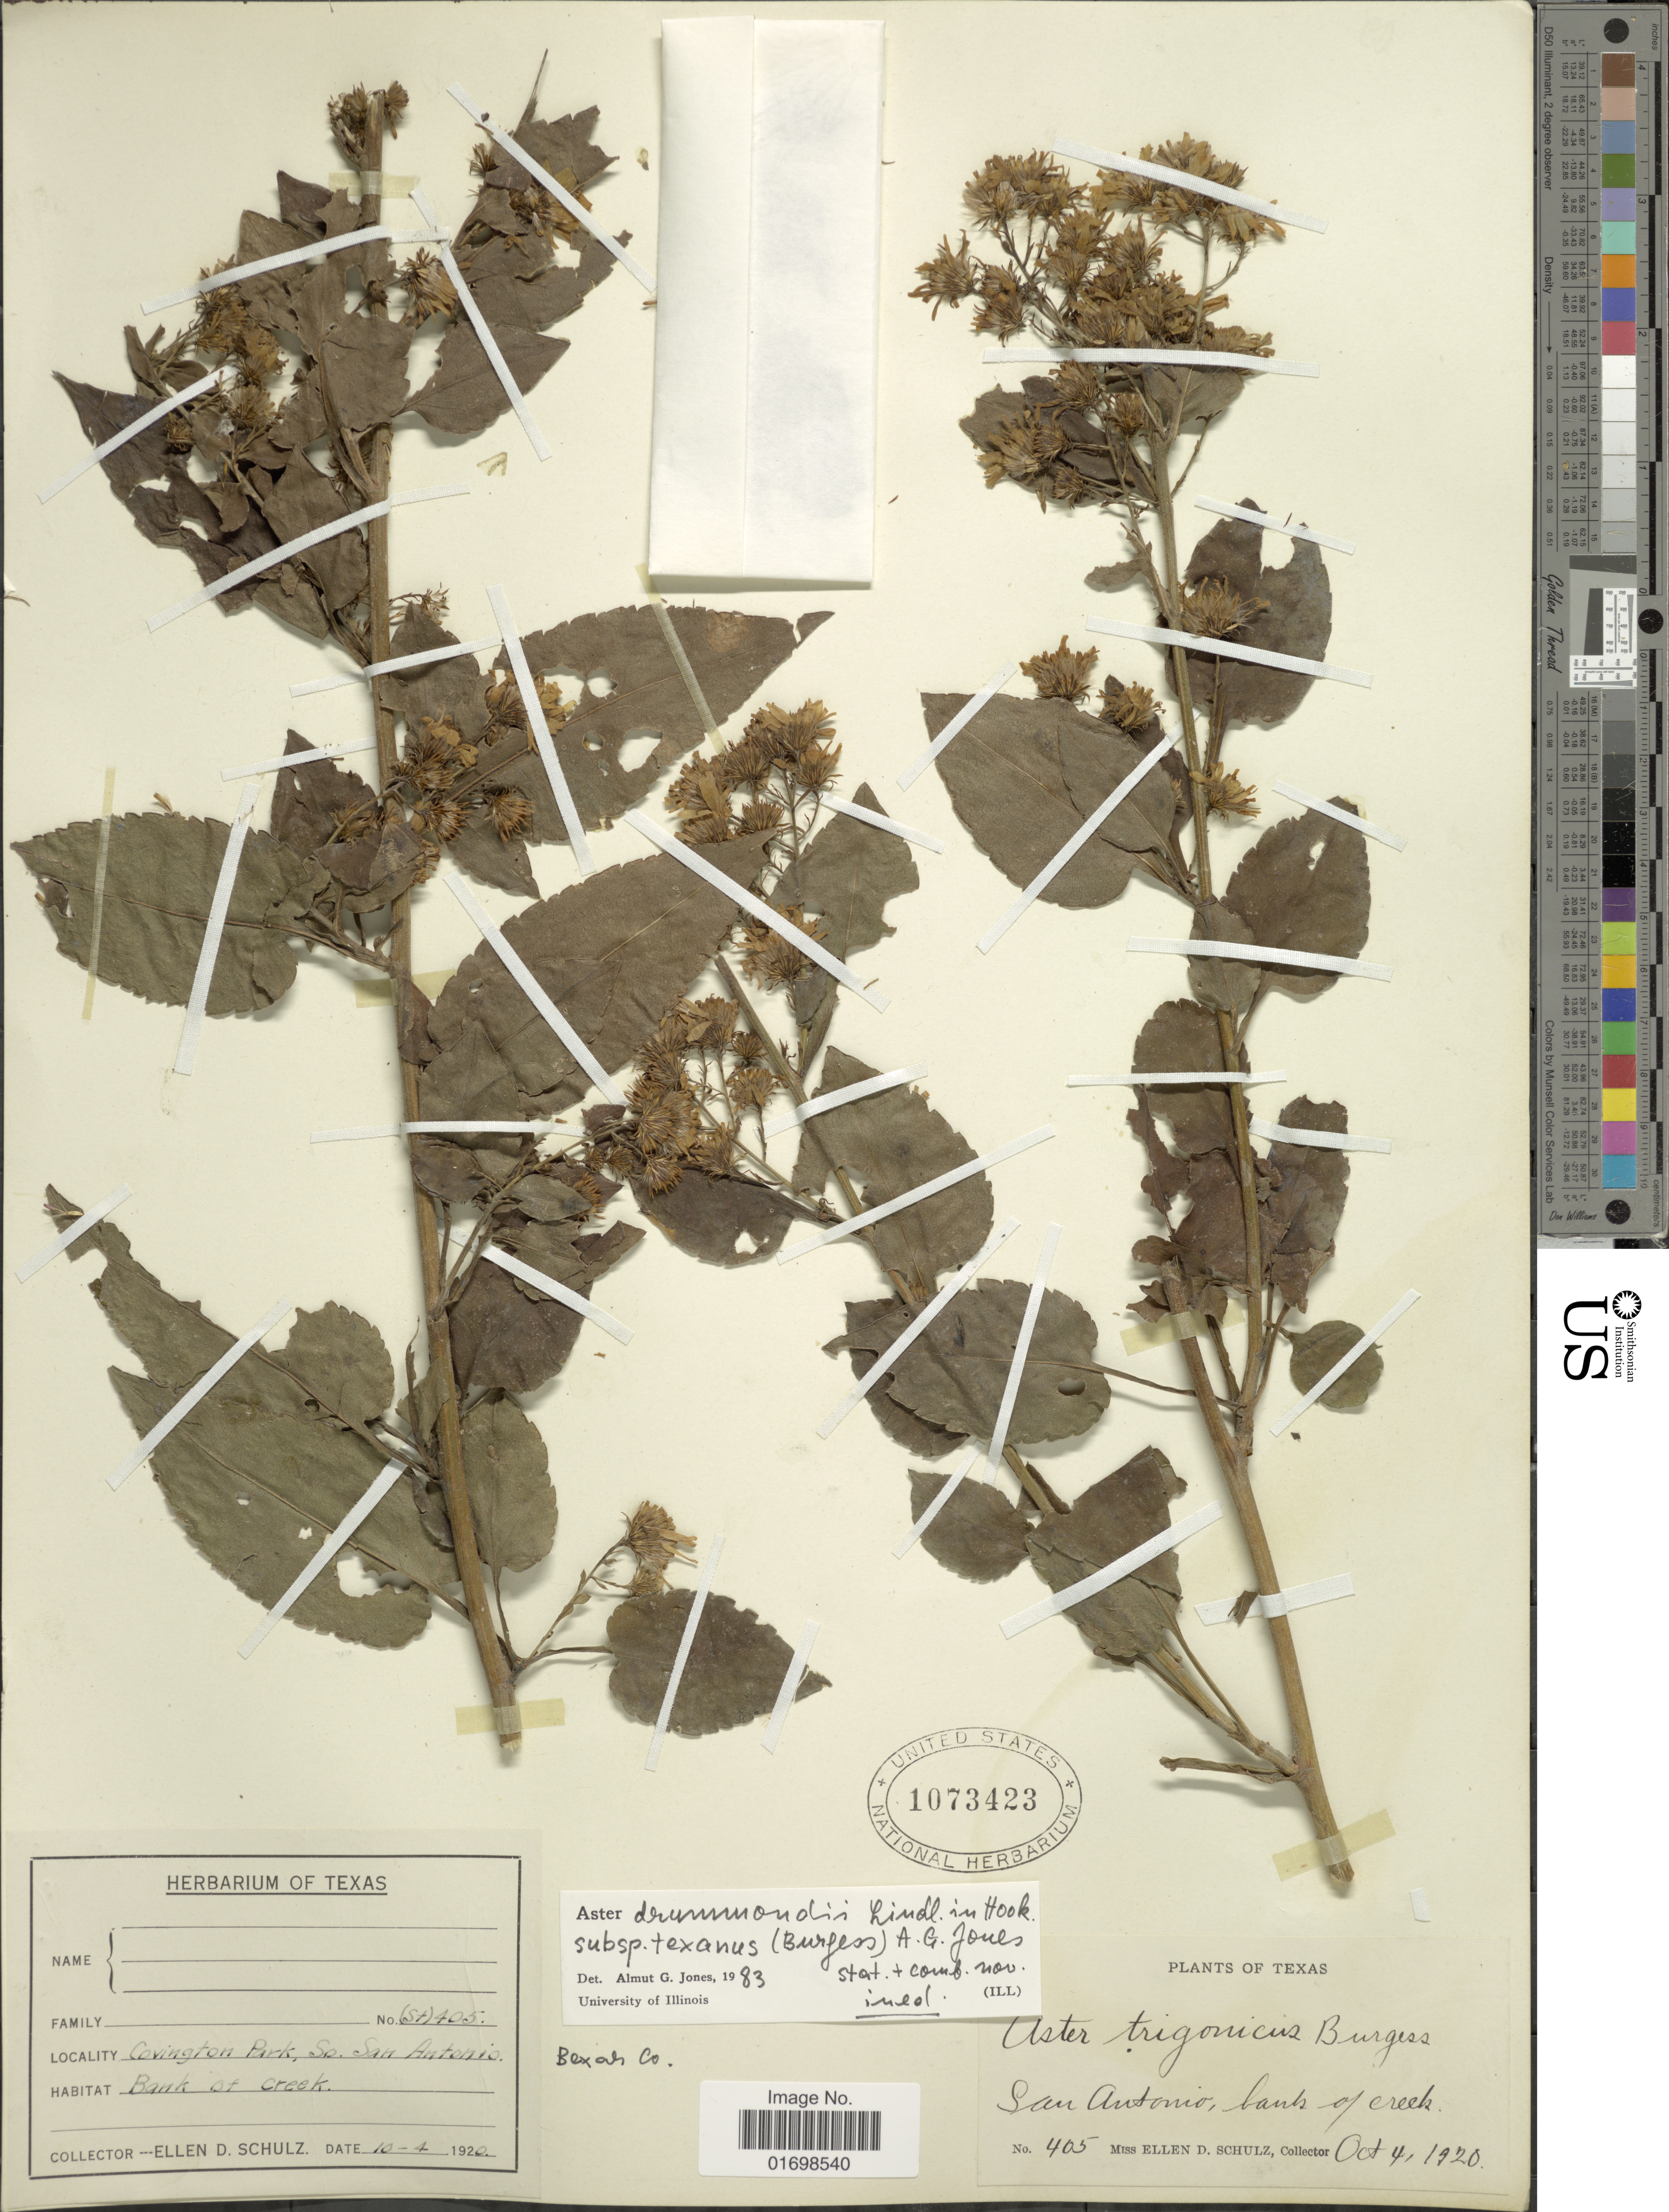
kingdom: Plantae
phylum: Tracheophyta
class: Magnoliopsida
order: Asterales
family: Asteraceae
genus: Symphyotrichum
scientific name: Symphyotrichum drummondii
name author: (Lindl.) G.L. Nesom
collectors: E. D. Schulz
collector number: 405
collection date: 1920-10-04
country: United States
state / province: Texas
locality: Texas, San Antonio, bans of creek.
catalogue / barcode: US 1073423